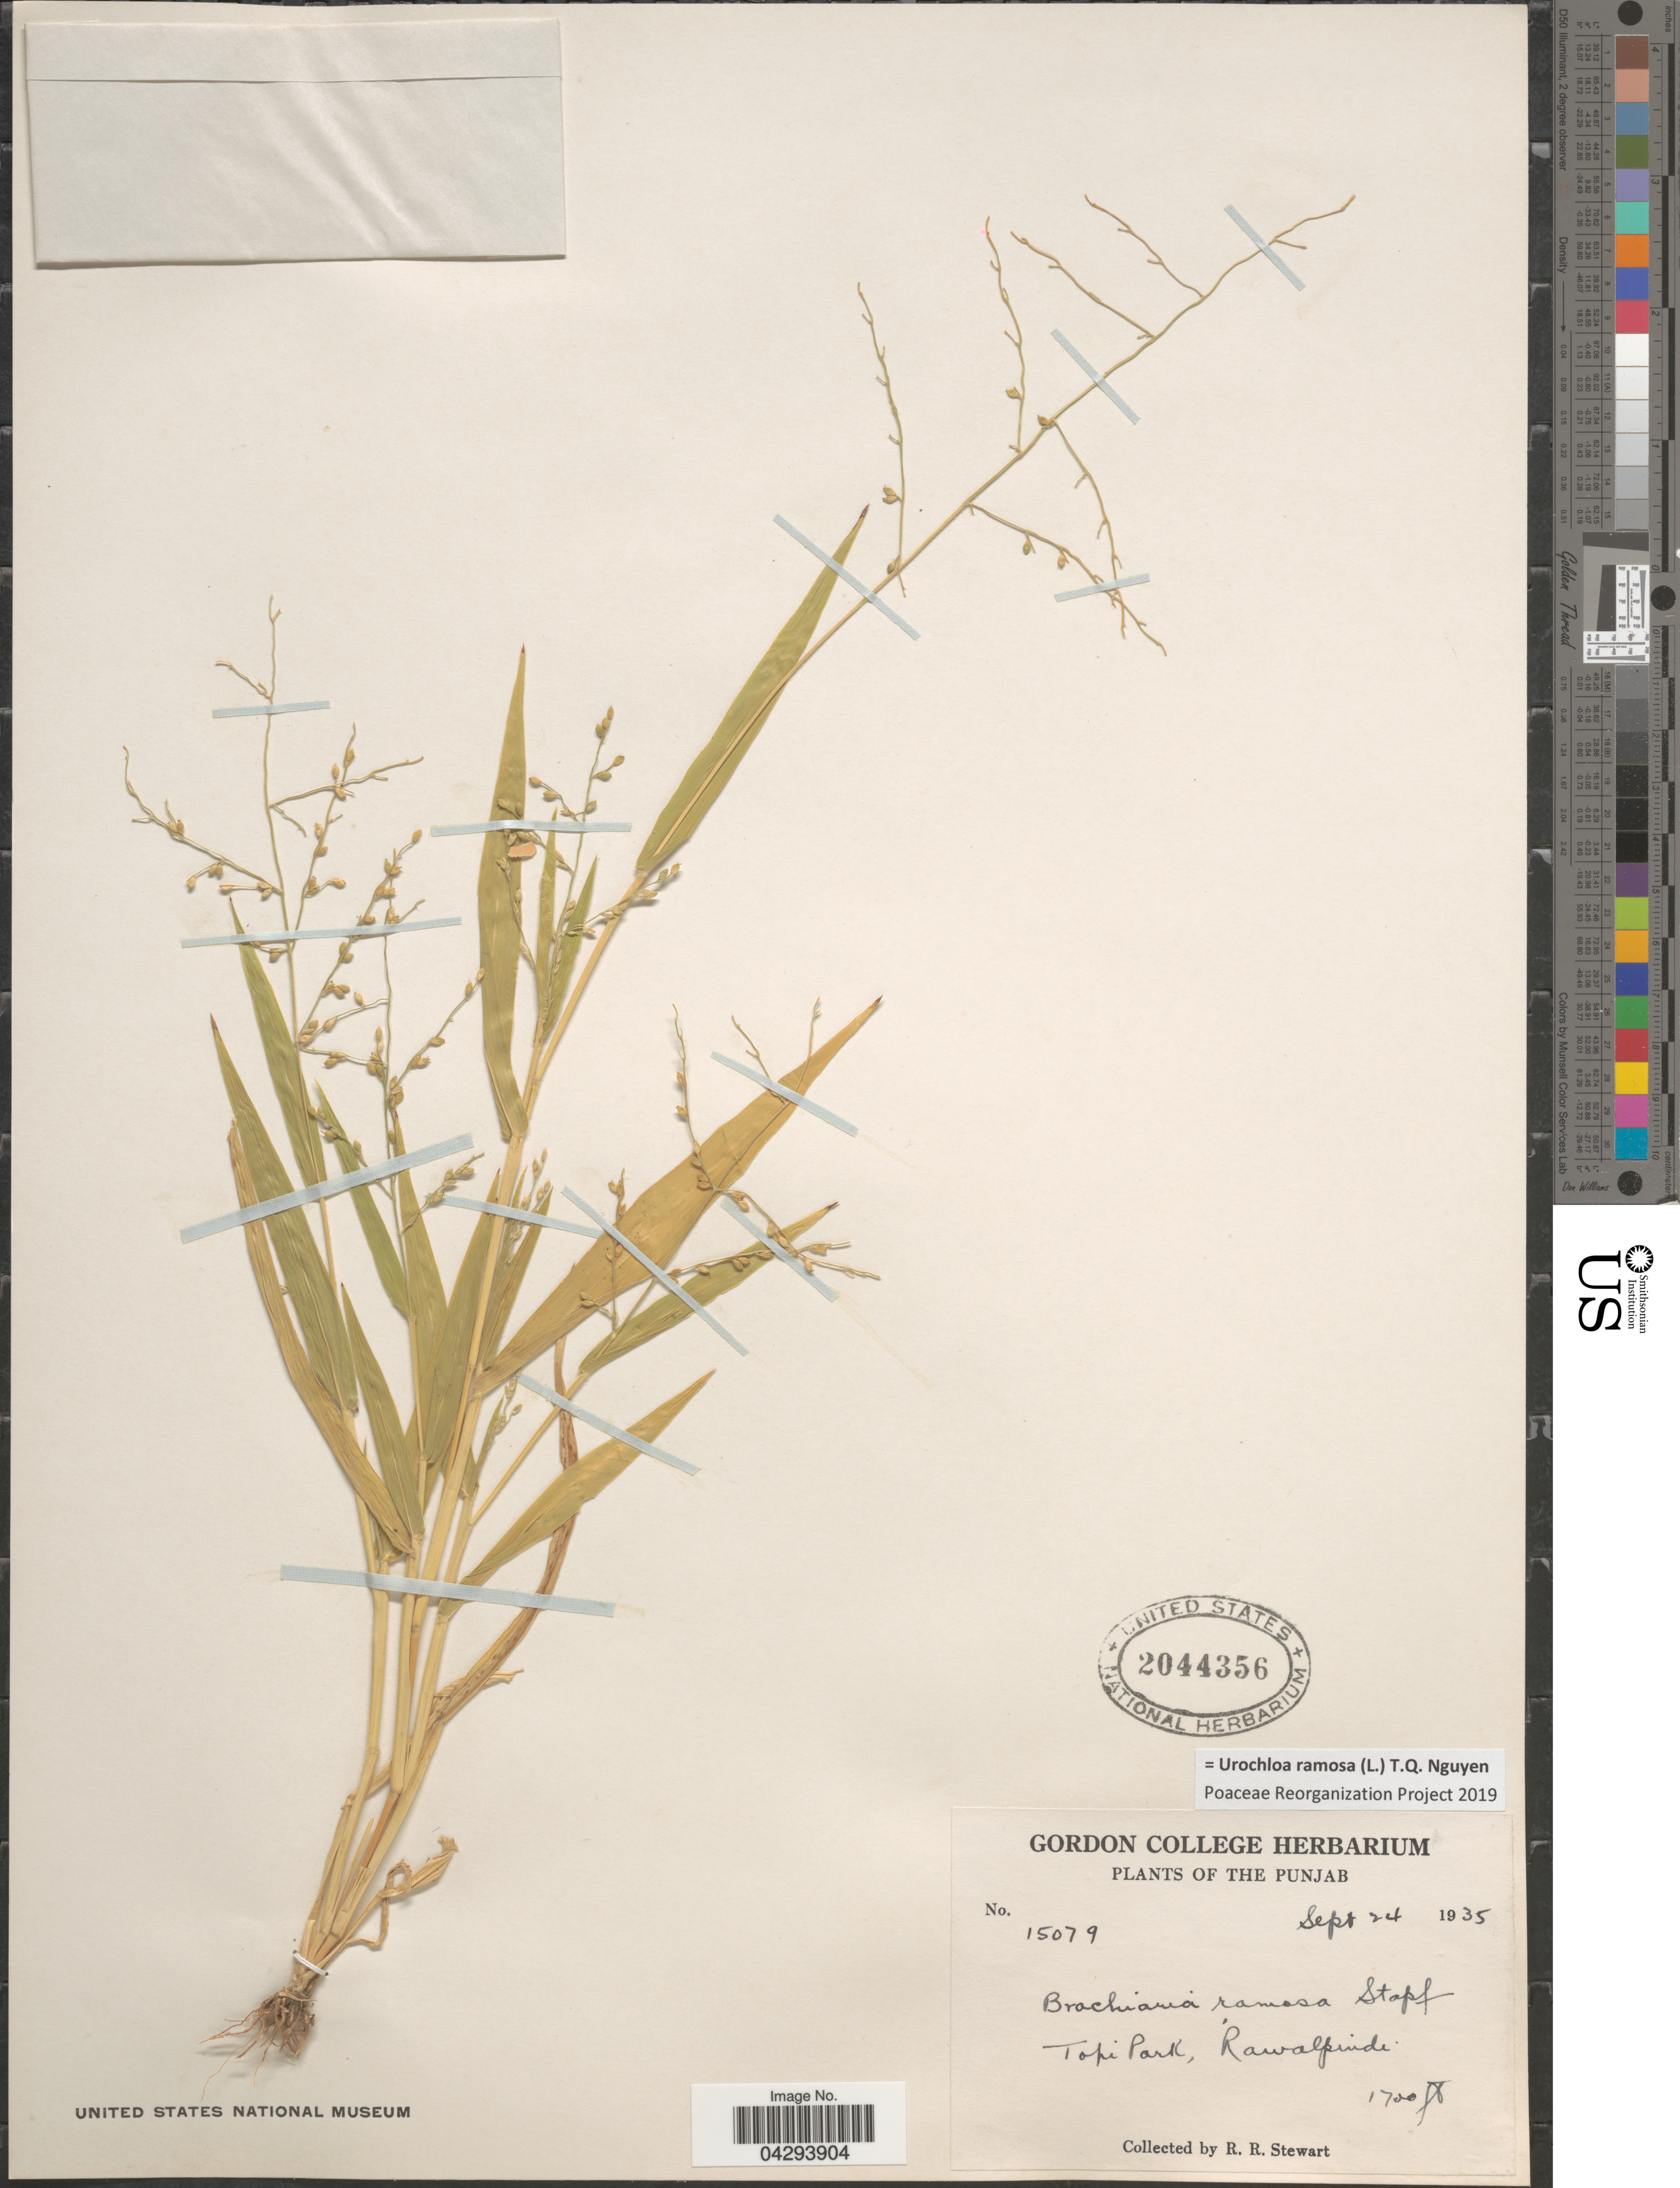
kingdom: Plantae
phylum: Tracheophyta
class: Liliopsida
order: Poales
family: Poaceae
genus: Urochloa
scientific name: Urochloa ramosa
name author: T.Q. Nguyen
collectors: R. Stewart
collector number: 15079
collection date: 1935-09-24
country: Pakistan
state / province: Punjab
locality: The Punjab. Topi Park, Rawalpindi.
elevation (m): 518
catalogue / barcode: US 2044356